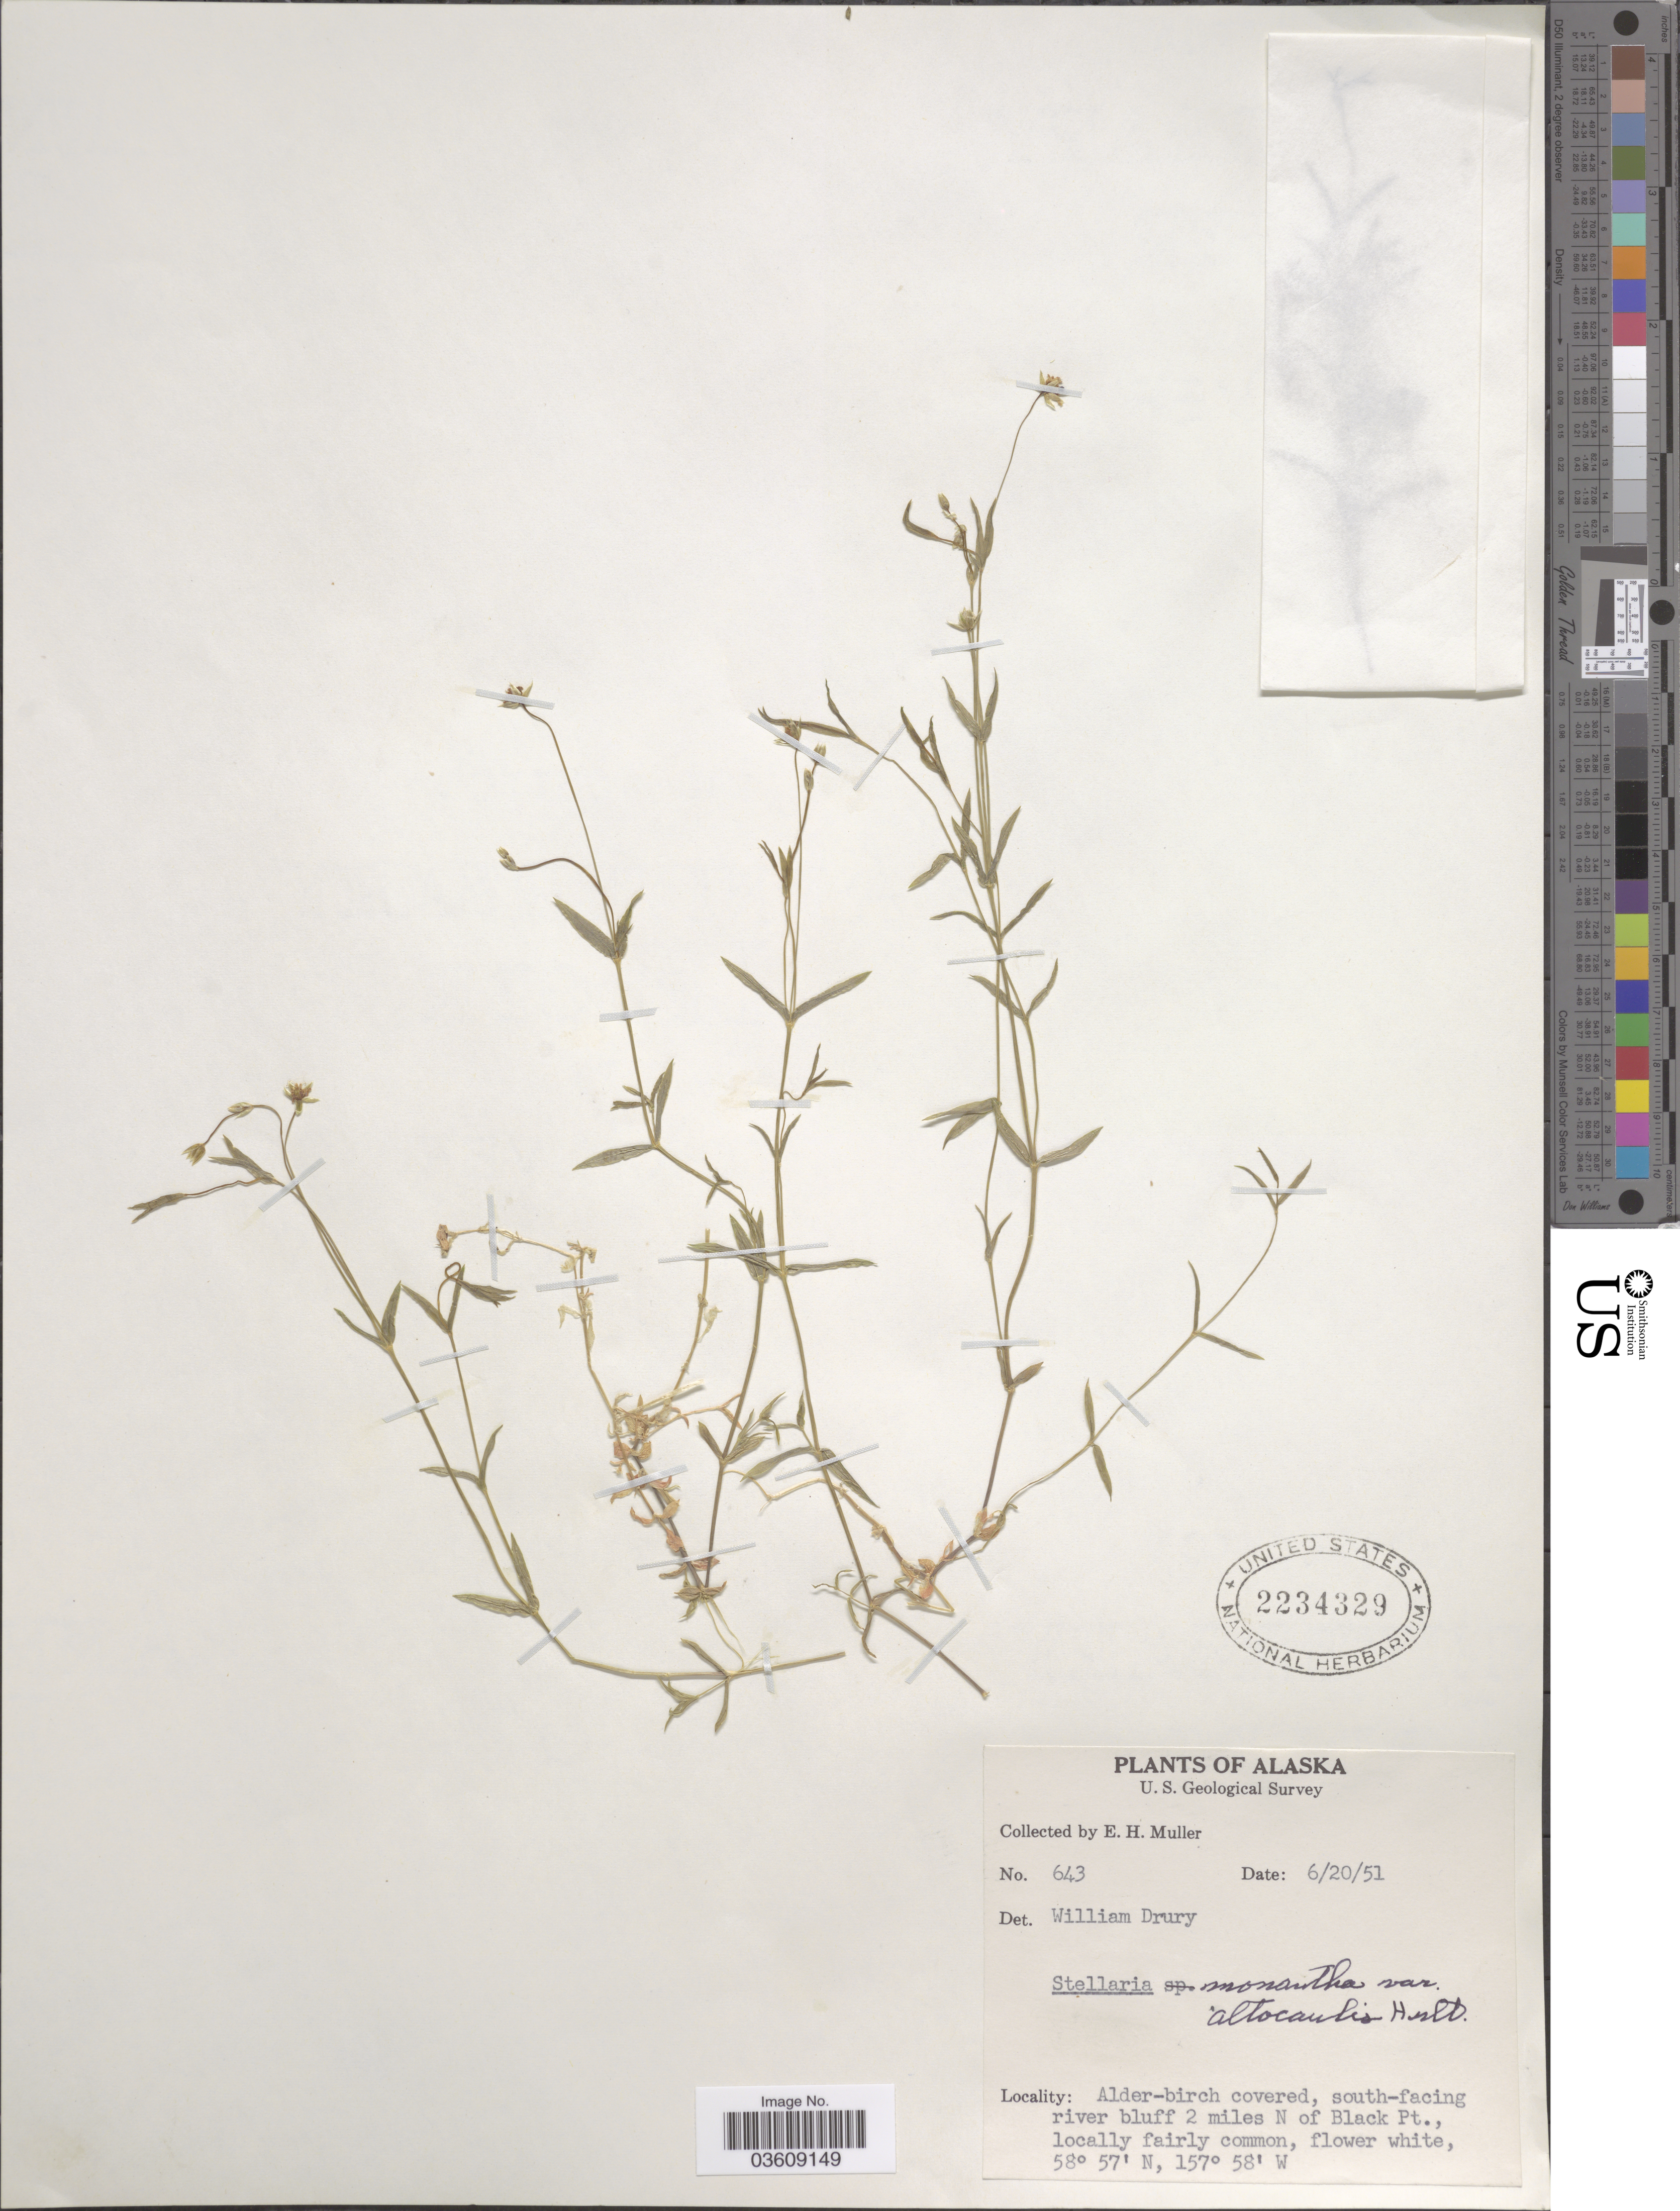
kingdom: Plantae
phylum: Tracheophyta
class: Magnoliopsida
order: Caryophyllales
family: Caryophyllaceae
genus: Stellaria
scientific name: Stellaria monantha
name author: Hultén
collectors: E. H. Muller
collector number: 643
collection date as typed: Transcribed d/m/y: 20/6/51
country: United States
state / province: Alaska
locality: South-facing river bluff 2 miles N of Black Pt.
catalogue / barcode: US 2234329